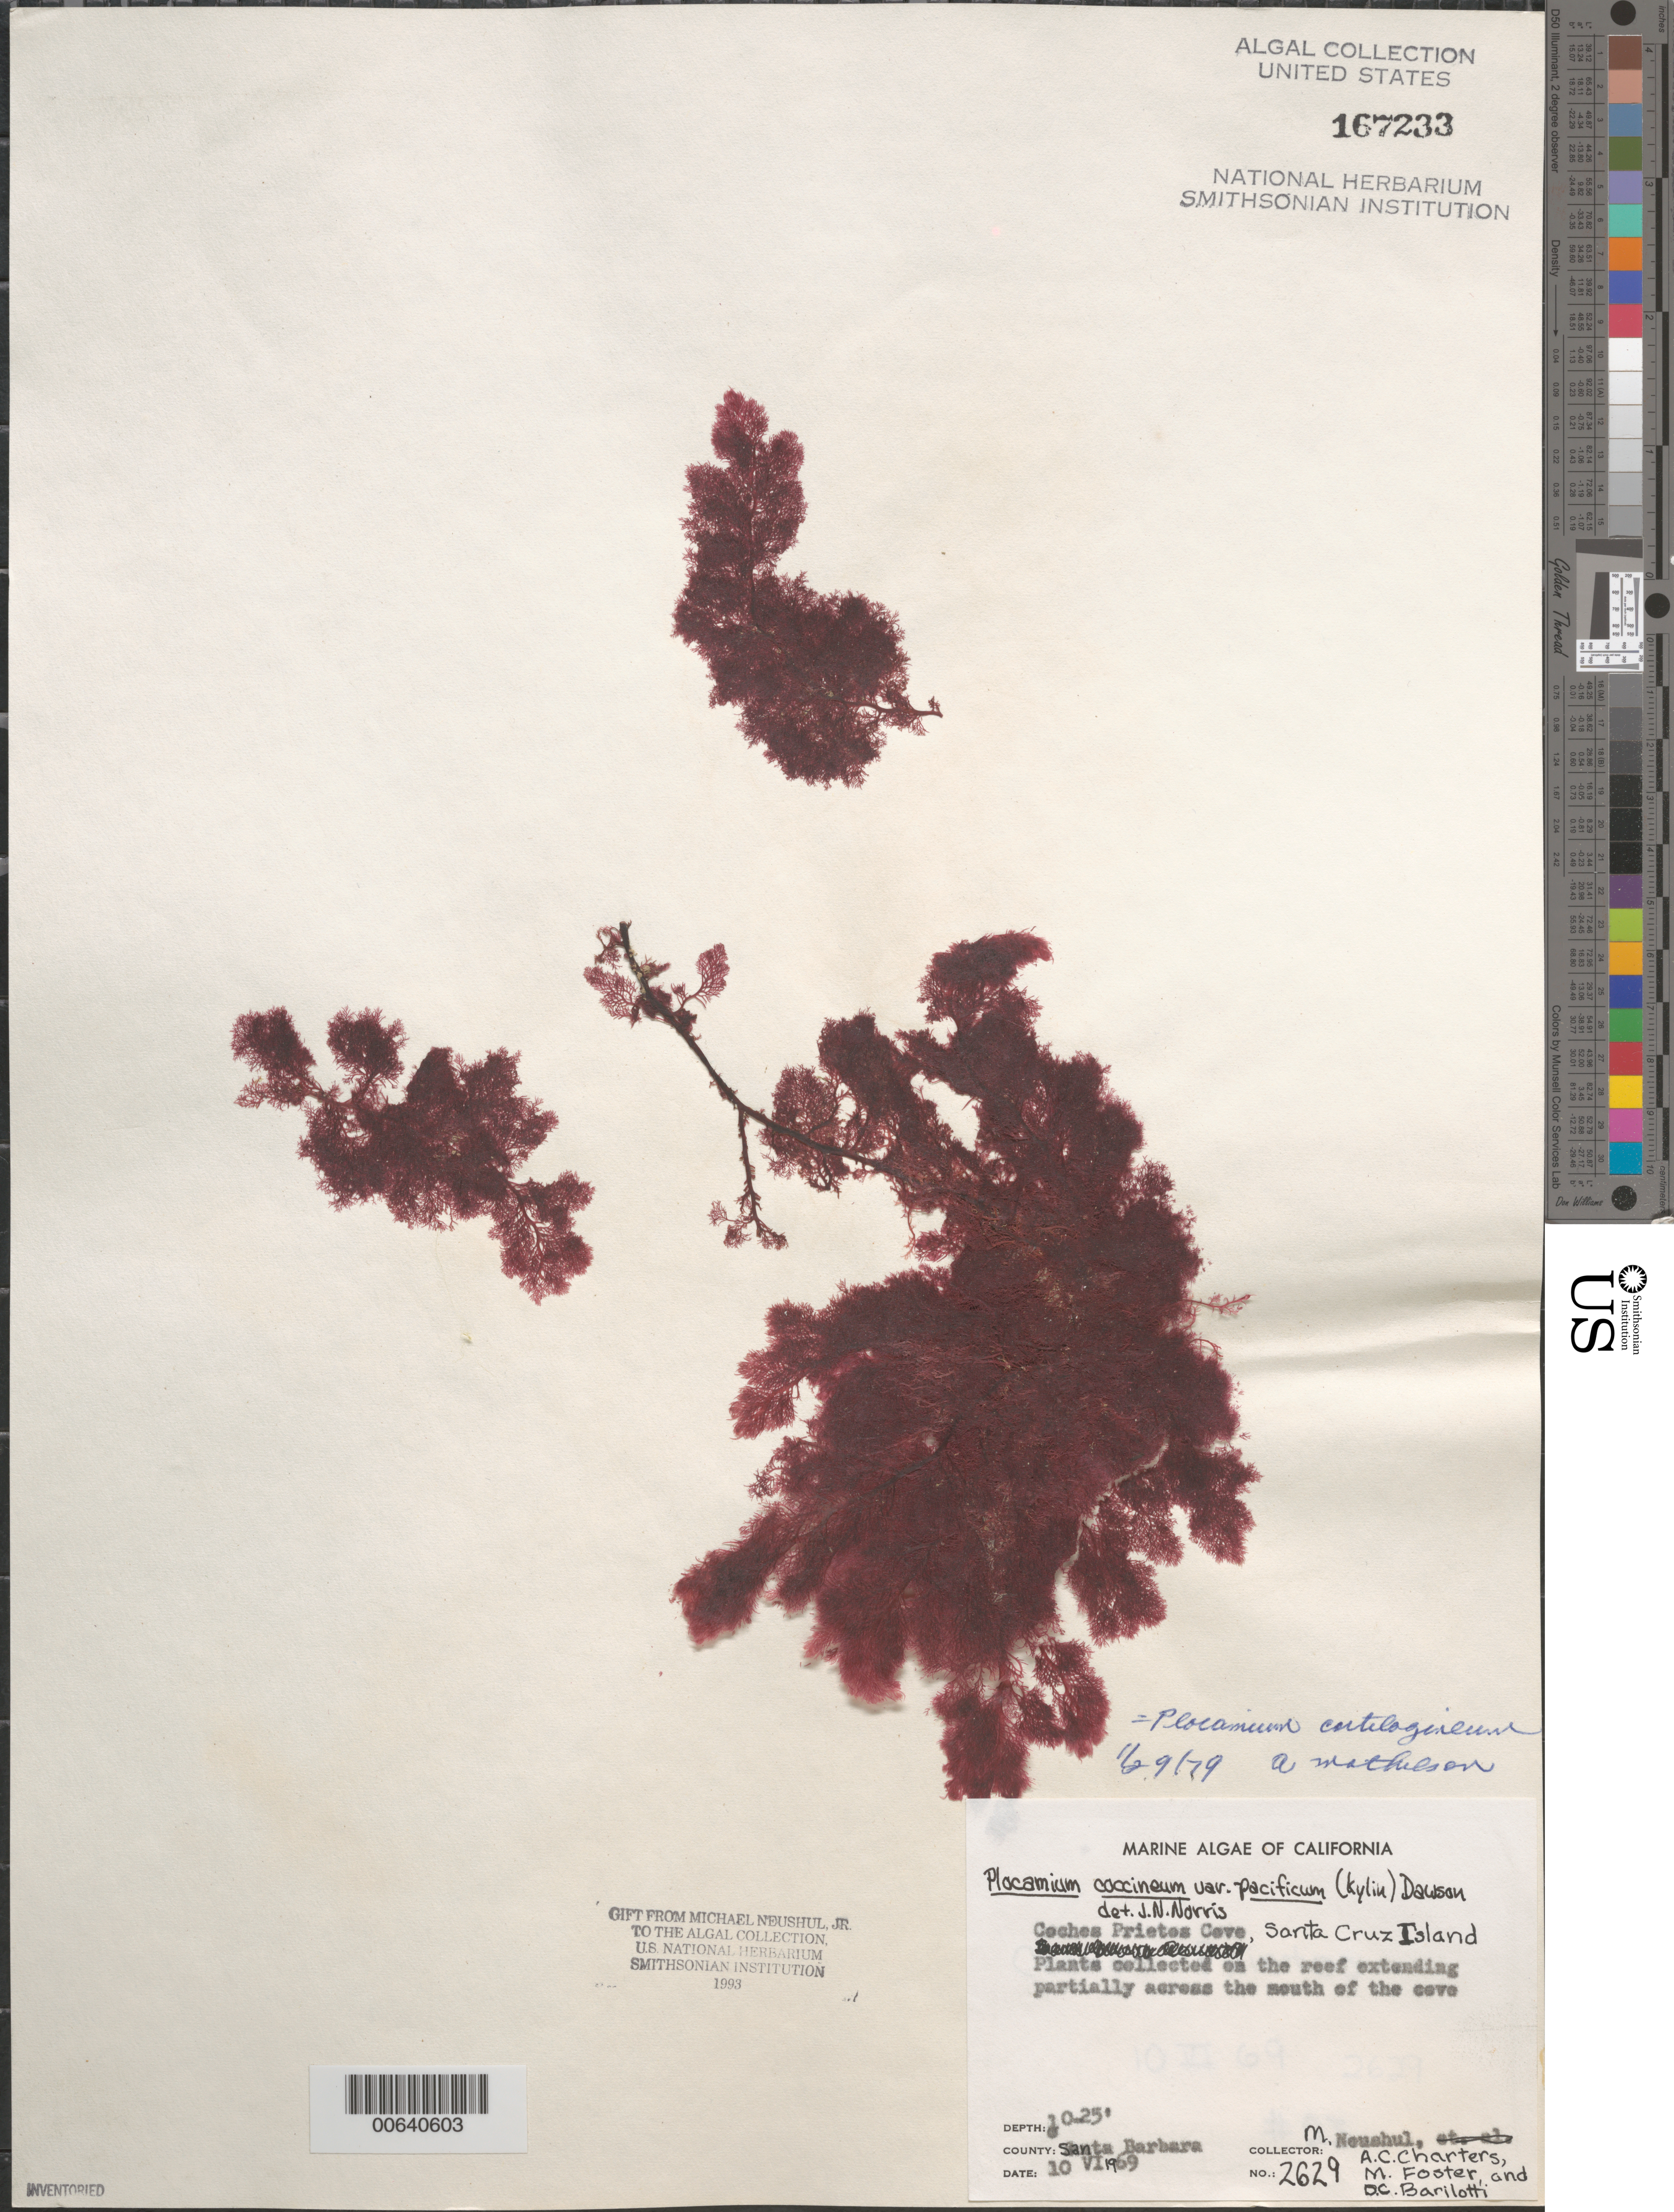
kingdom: Plantae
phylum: Rhodophyta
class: Florideophyceae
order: Plocamiales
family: Plocamiaceae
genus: Plocamium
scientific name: Plocamium cartilagineum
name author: (L.) P.S. Dixon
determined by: Mathieson, A. C.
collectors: M. Neushul, A. Charters, M. Foster & D. C. Barilotti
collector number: Neushul 2629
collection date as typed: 10 Jun 1969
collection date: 1969-06-10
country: United States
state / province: California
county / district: Santa Barbara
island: Santa Cruz Island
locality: Coches Prietos Cove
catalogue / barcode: US 167233